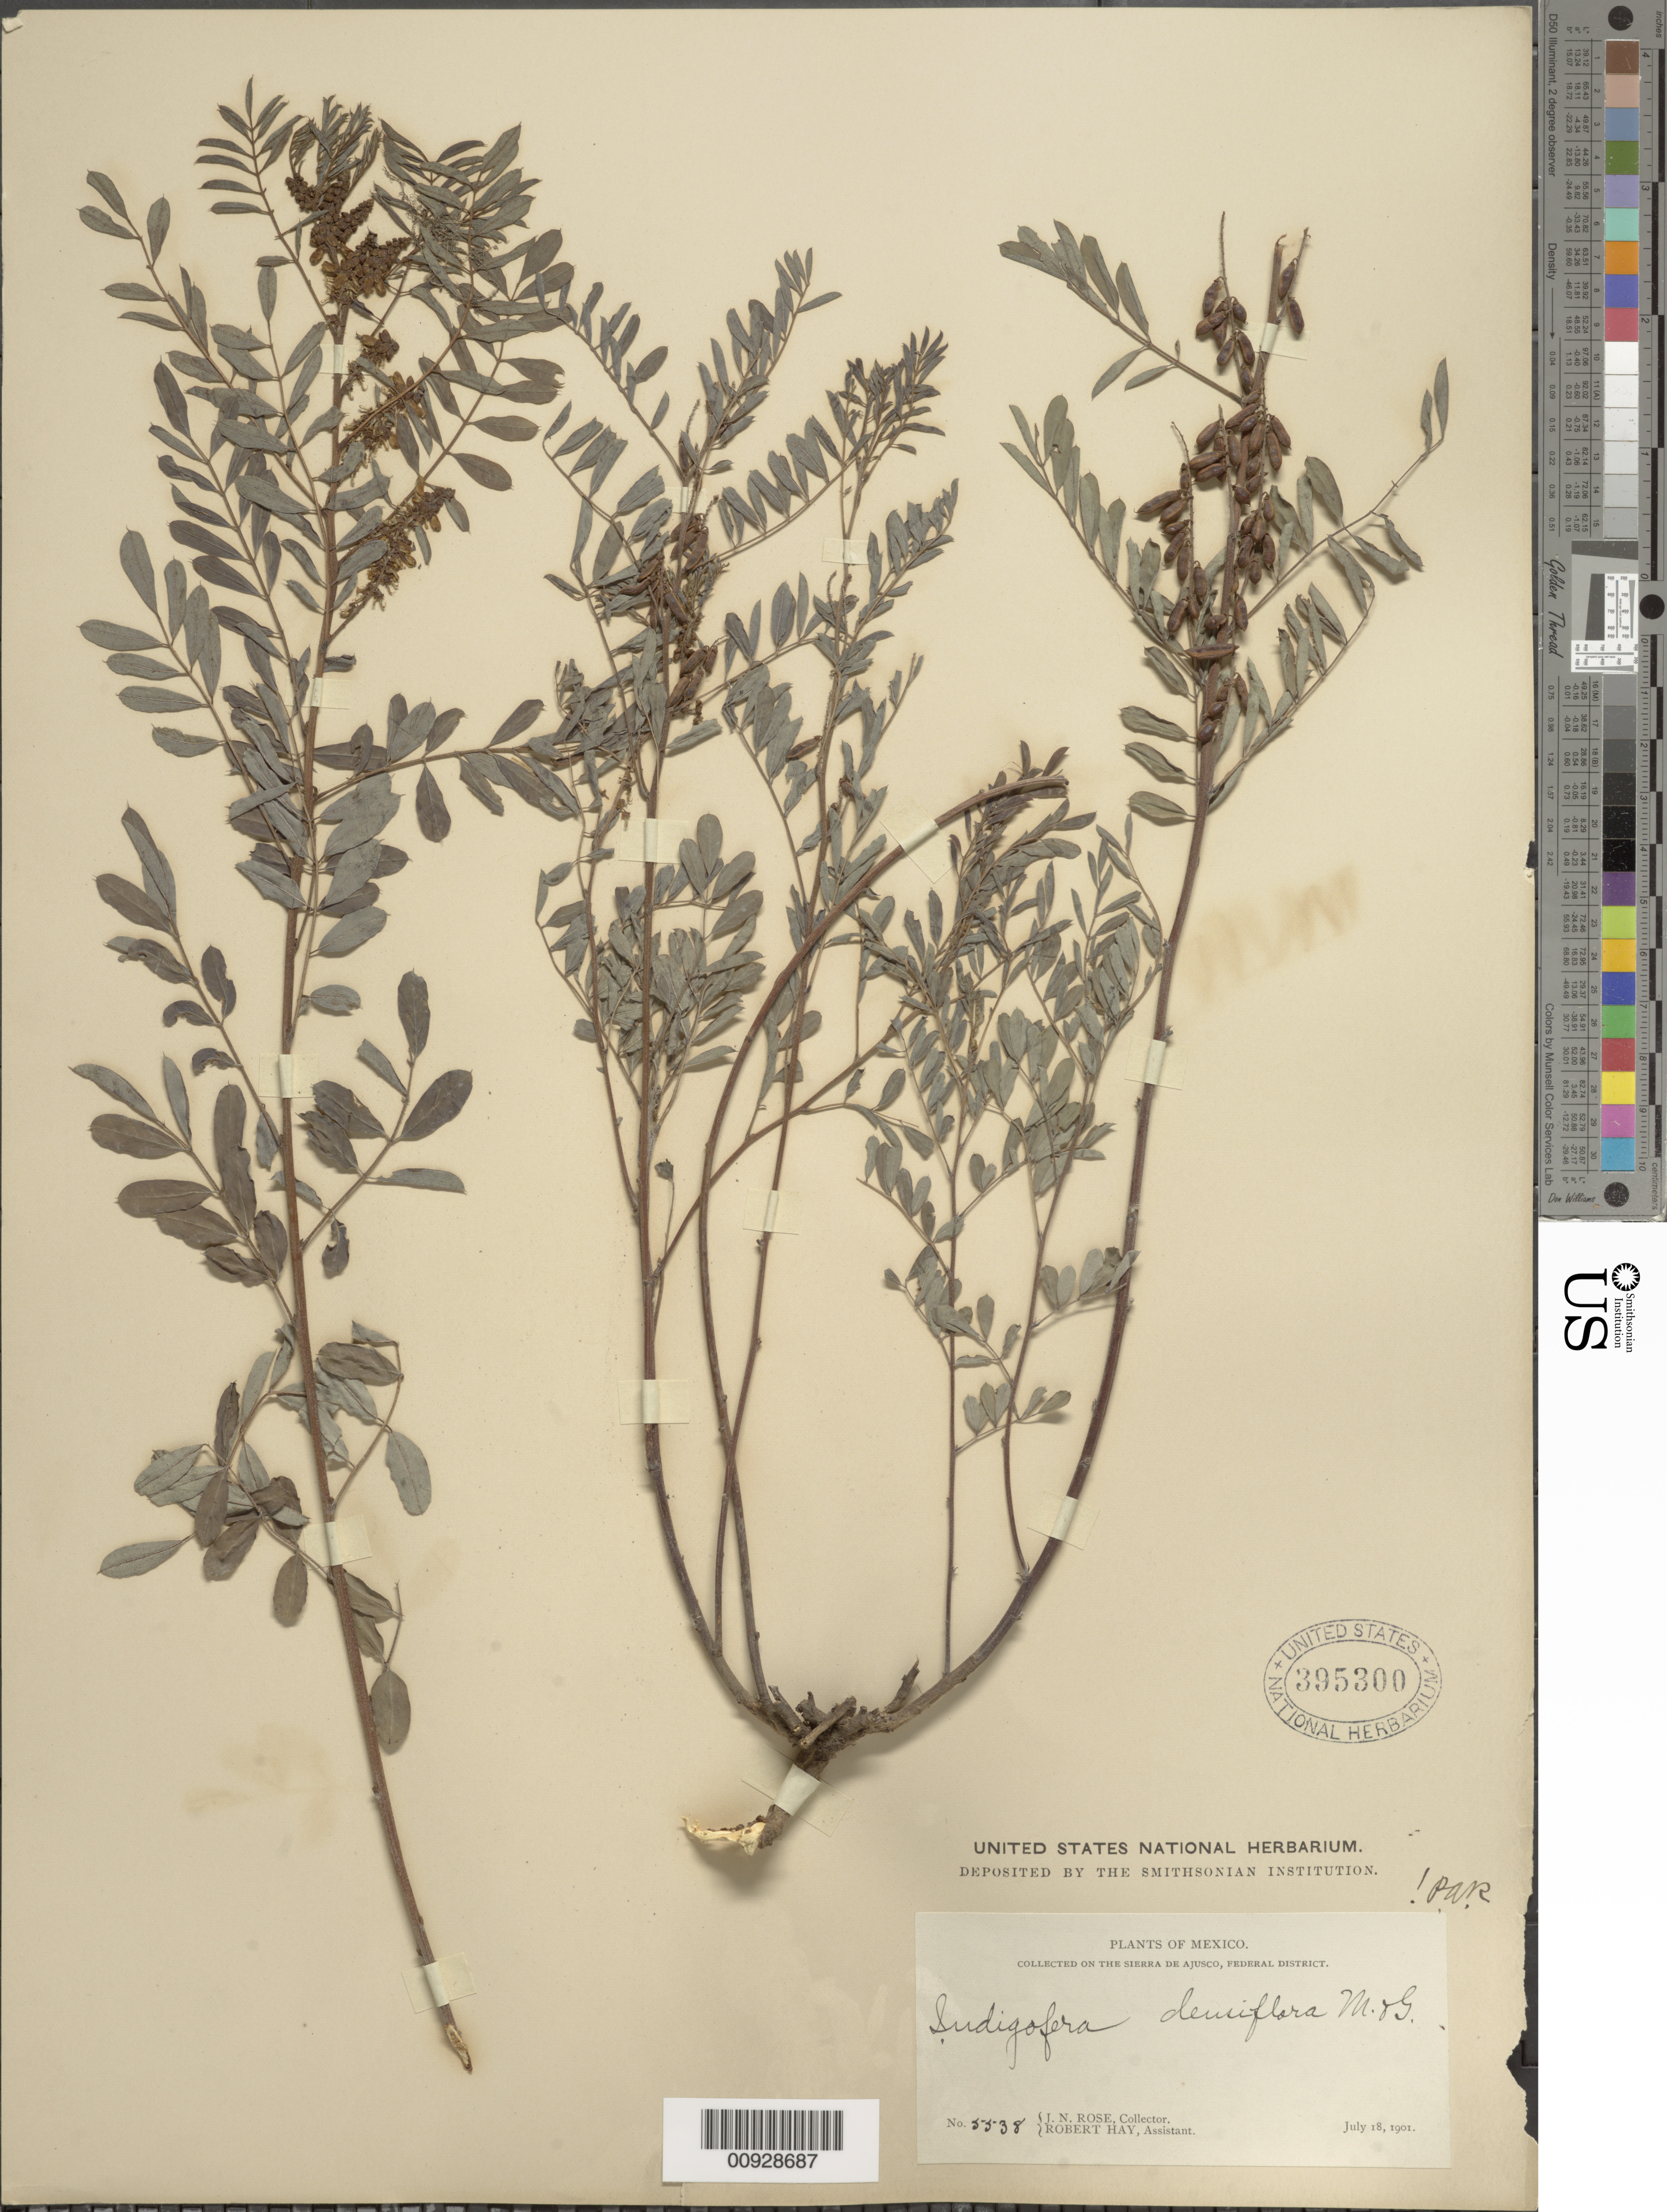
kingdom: Plantae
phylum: Tracheophyta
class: Magnoliopsida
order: Fabales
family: Fabaceae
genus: Indigofera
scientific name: Indigofera densiflora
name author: M. Martens & Galeotti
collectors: J. N. Rose & R. Hay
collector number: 5538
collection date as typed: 18 Jul 1901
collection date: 1901-07-18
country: Mexico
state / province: Distrito Federal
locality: On the Sierra de Ajusco.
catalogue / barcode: US 395300